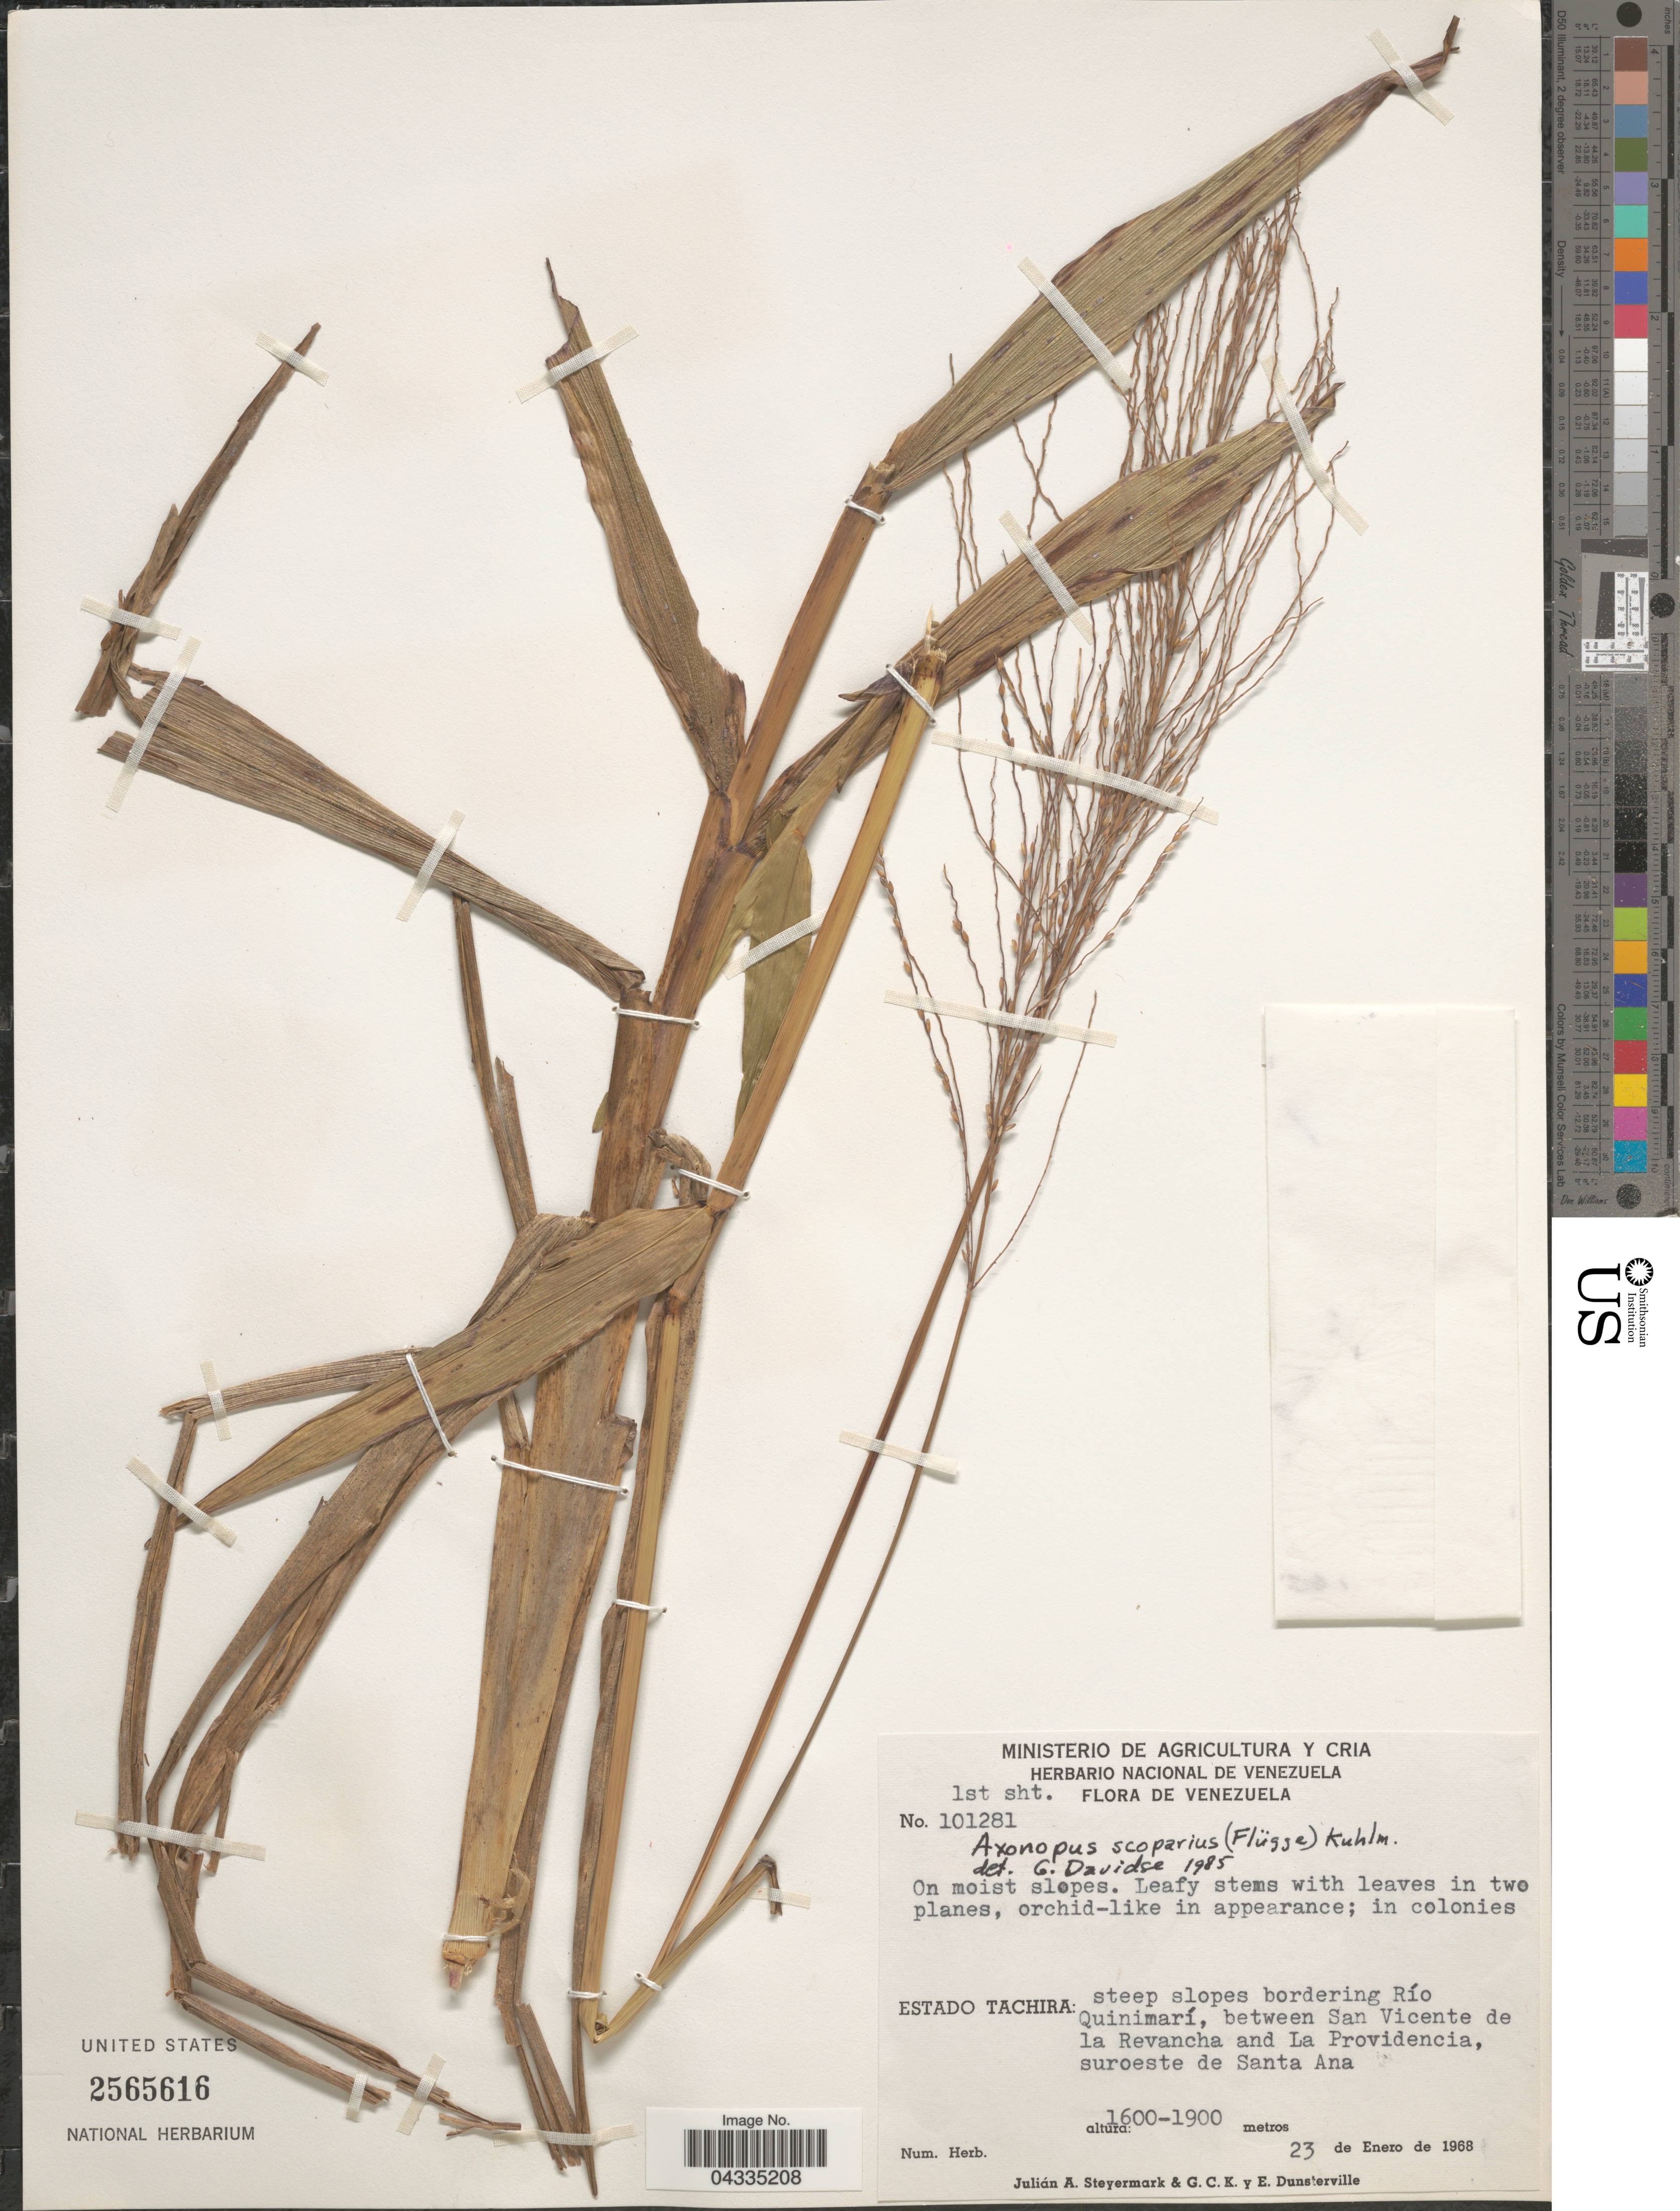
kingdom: Plantae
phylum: Tracheophyta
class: Liliopsida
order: Poales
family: Poaceae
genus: Axonopus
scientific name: Axonopus scoparius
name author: (Flüggé) Kuhlm.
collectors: J. Steyermark, G. C. K. Dunsterville & E. Dunsterville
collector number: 101281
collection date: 1968-01-23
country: Venezuela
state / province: Tachira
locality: Steep slopes bordering Río Quinimarí, between San Vicente de la Revancha and La Providencia, suroeste de Santa Ana.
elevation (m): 1600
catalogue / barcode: US 2565616